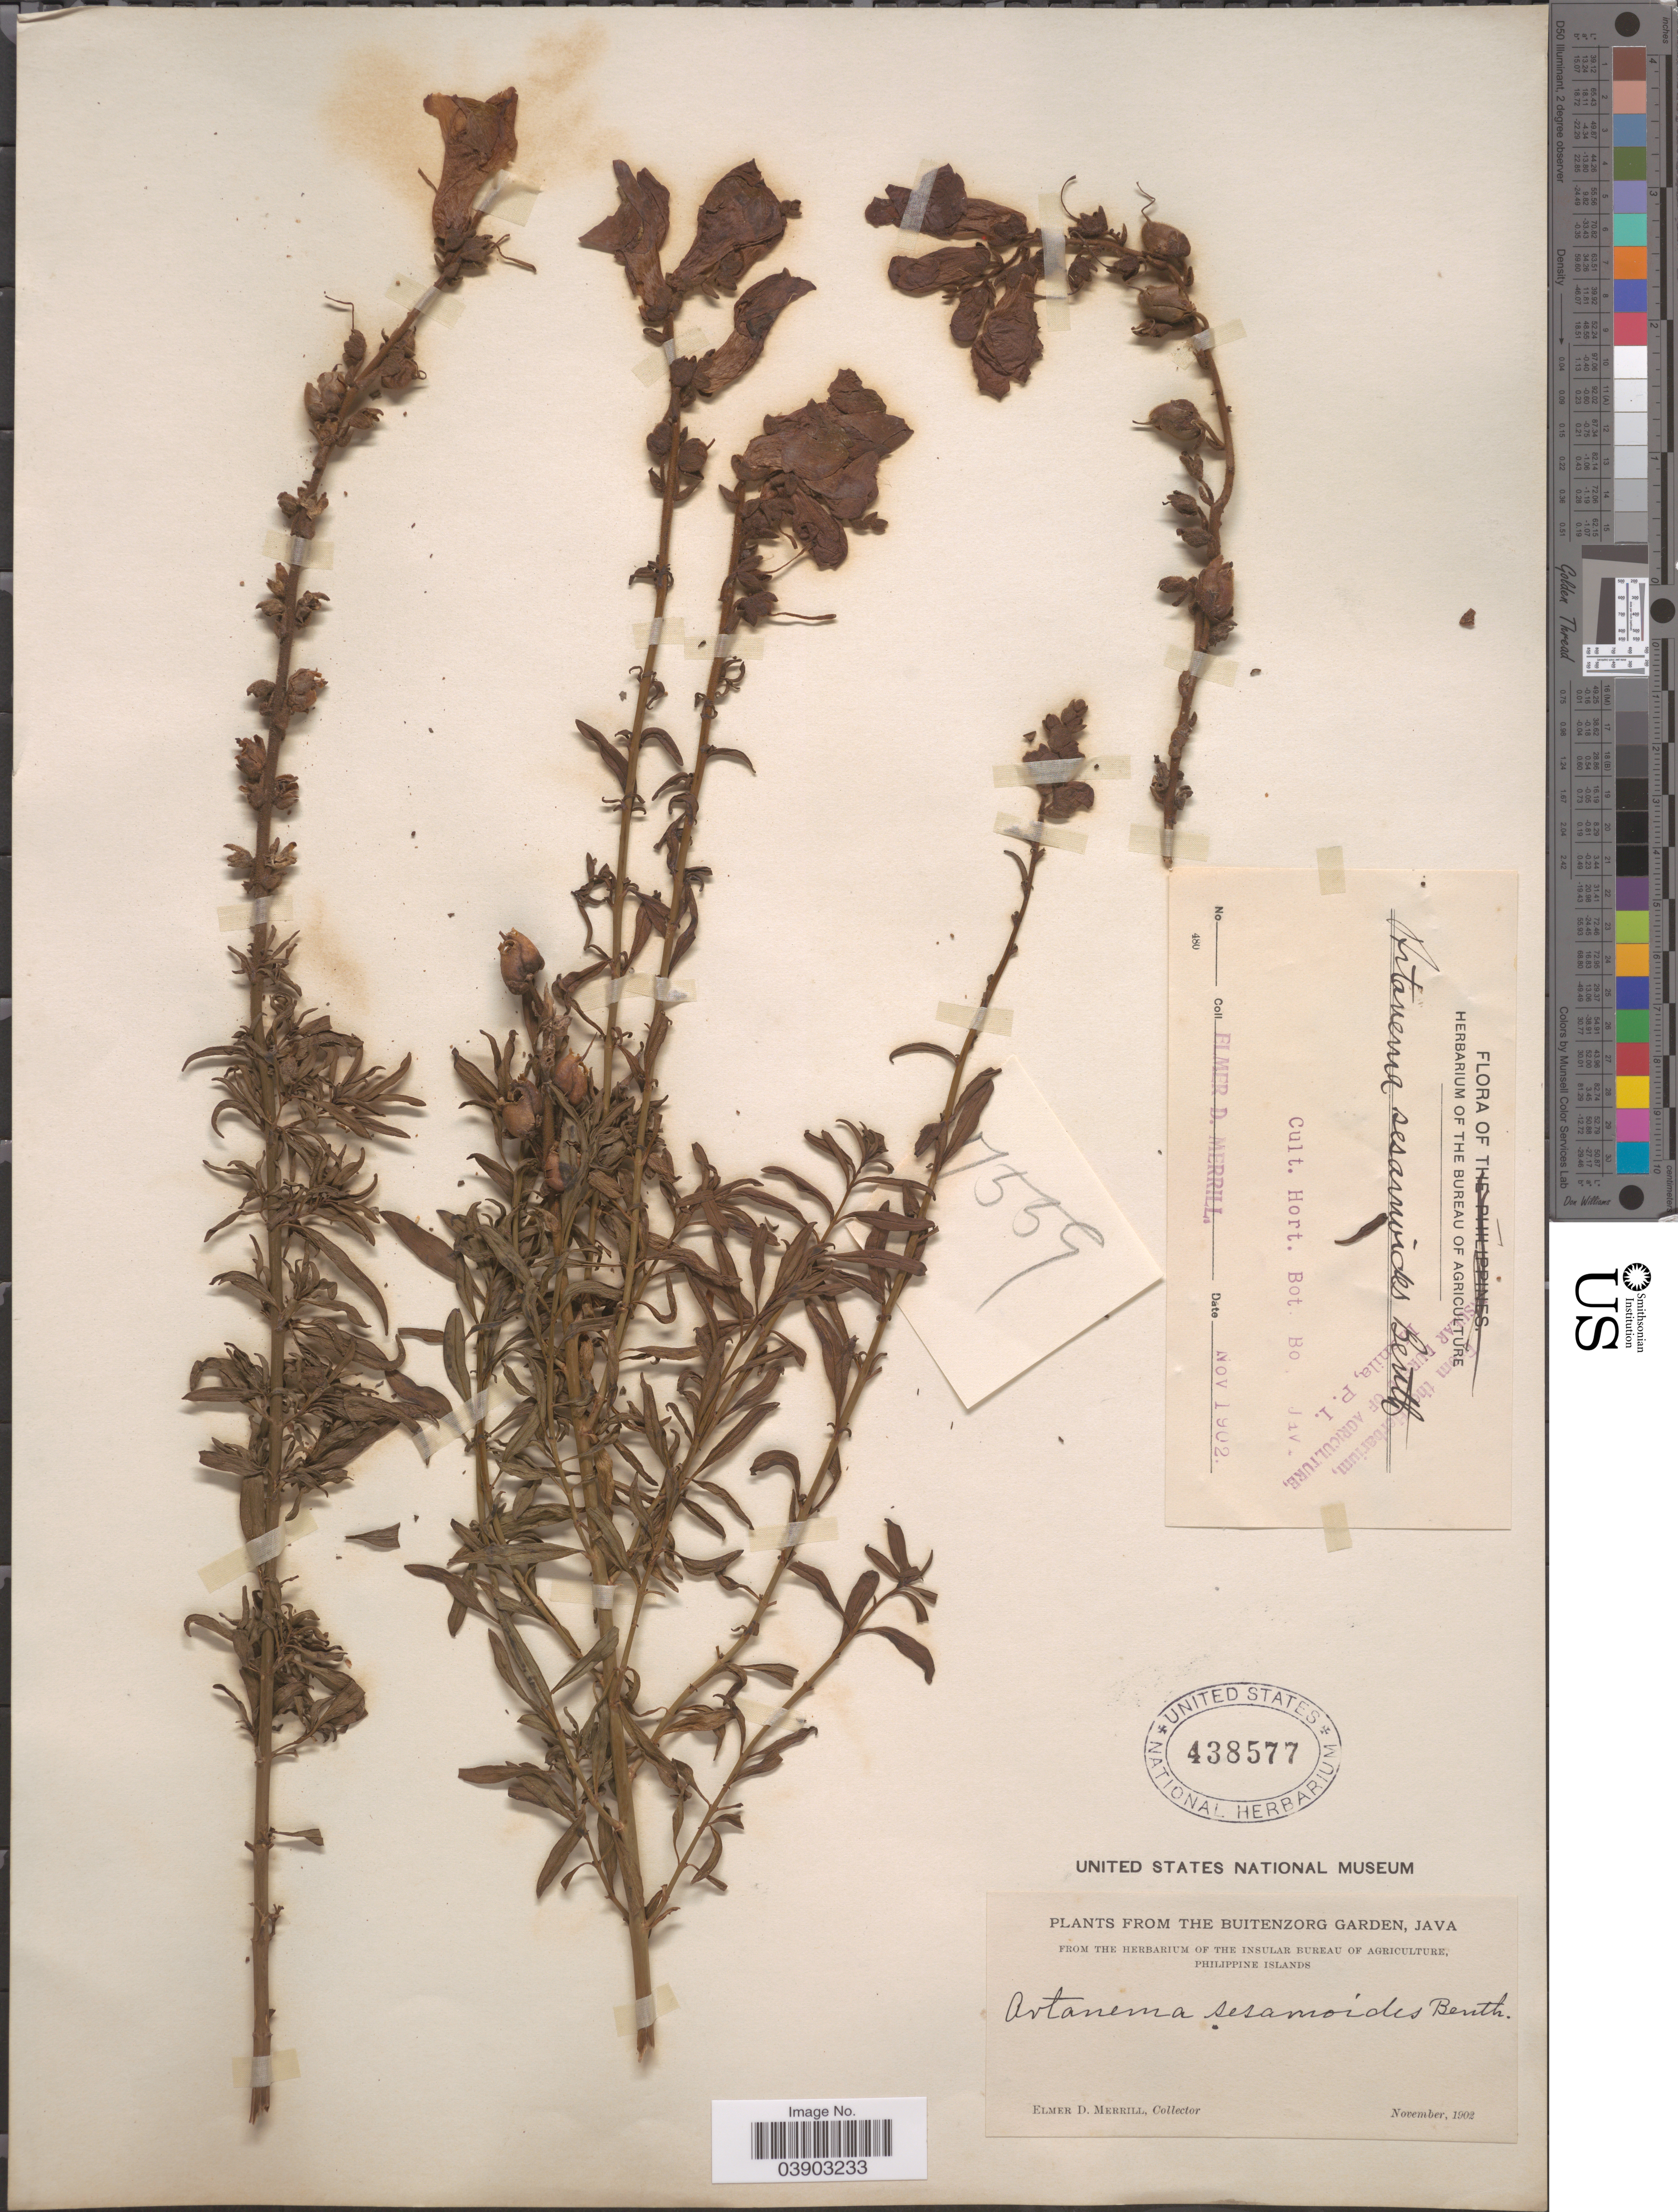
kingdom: Plantae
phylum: Tracheophyta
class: Magnoliopsida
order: Lamiales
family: Linderniaceae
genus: Artanema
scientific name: Artanema longifolium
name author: (L.) Vatke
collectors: E. D. Merrill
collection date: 1902-11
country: Indonesia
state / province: Java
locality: The Buitenzorg Garden. Philippine Islands. Cult. Hort. Bot. Bo [illegible text].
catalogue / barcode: US 438577